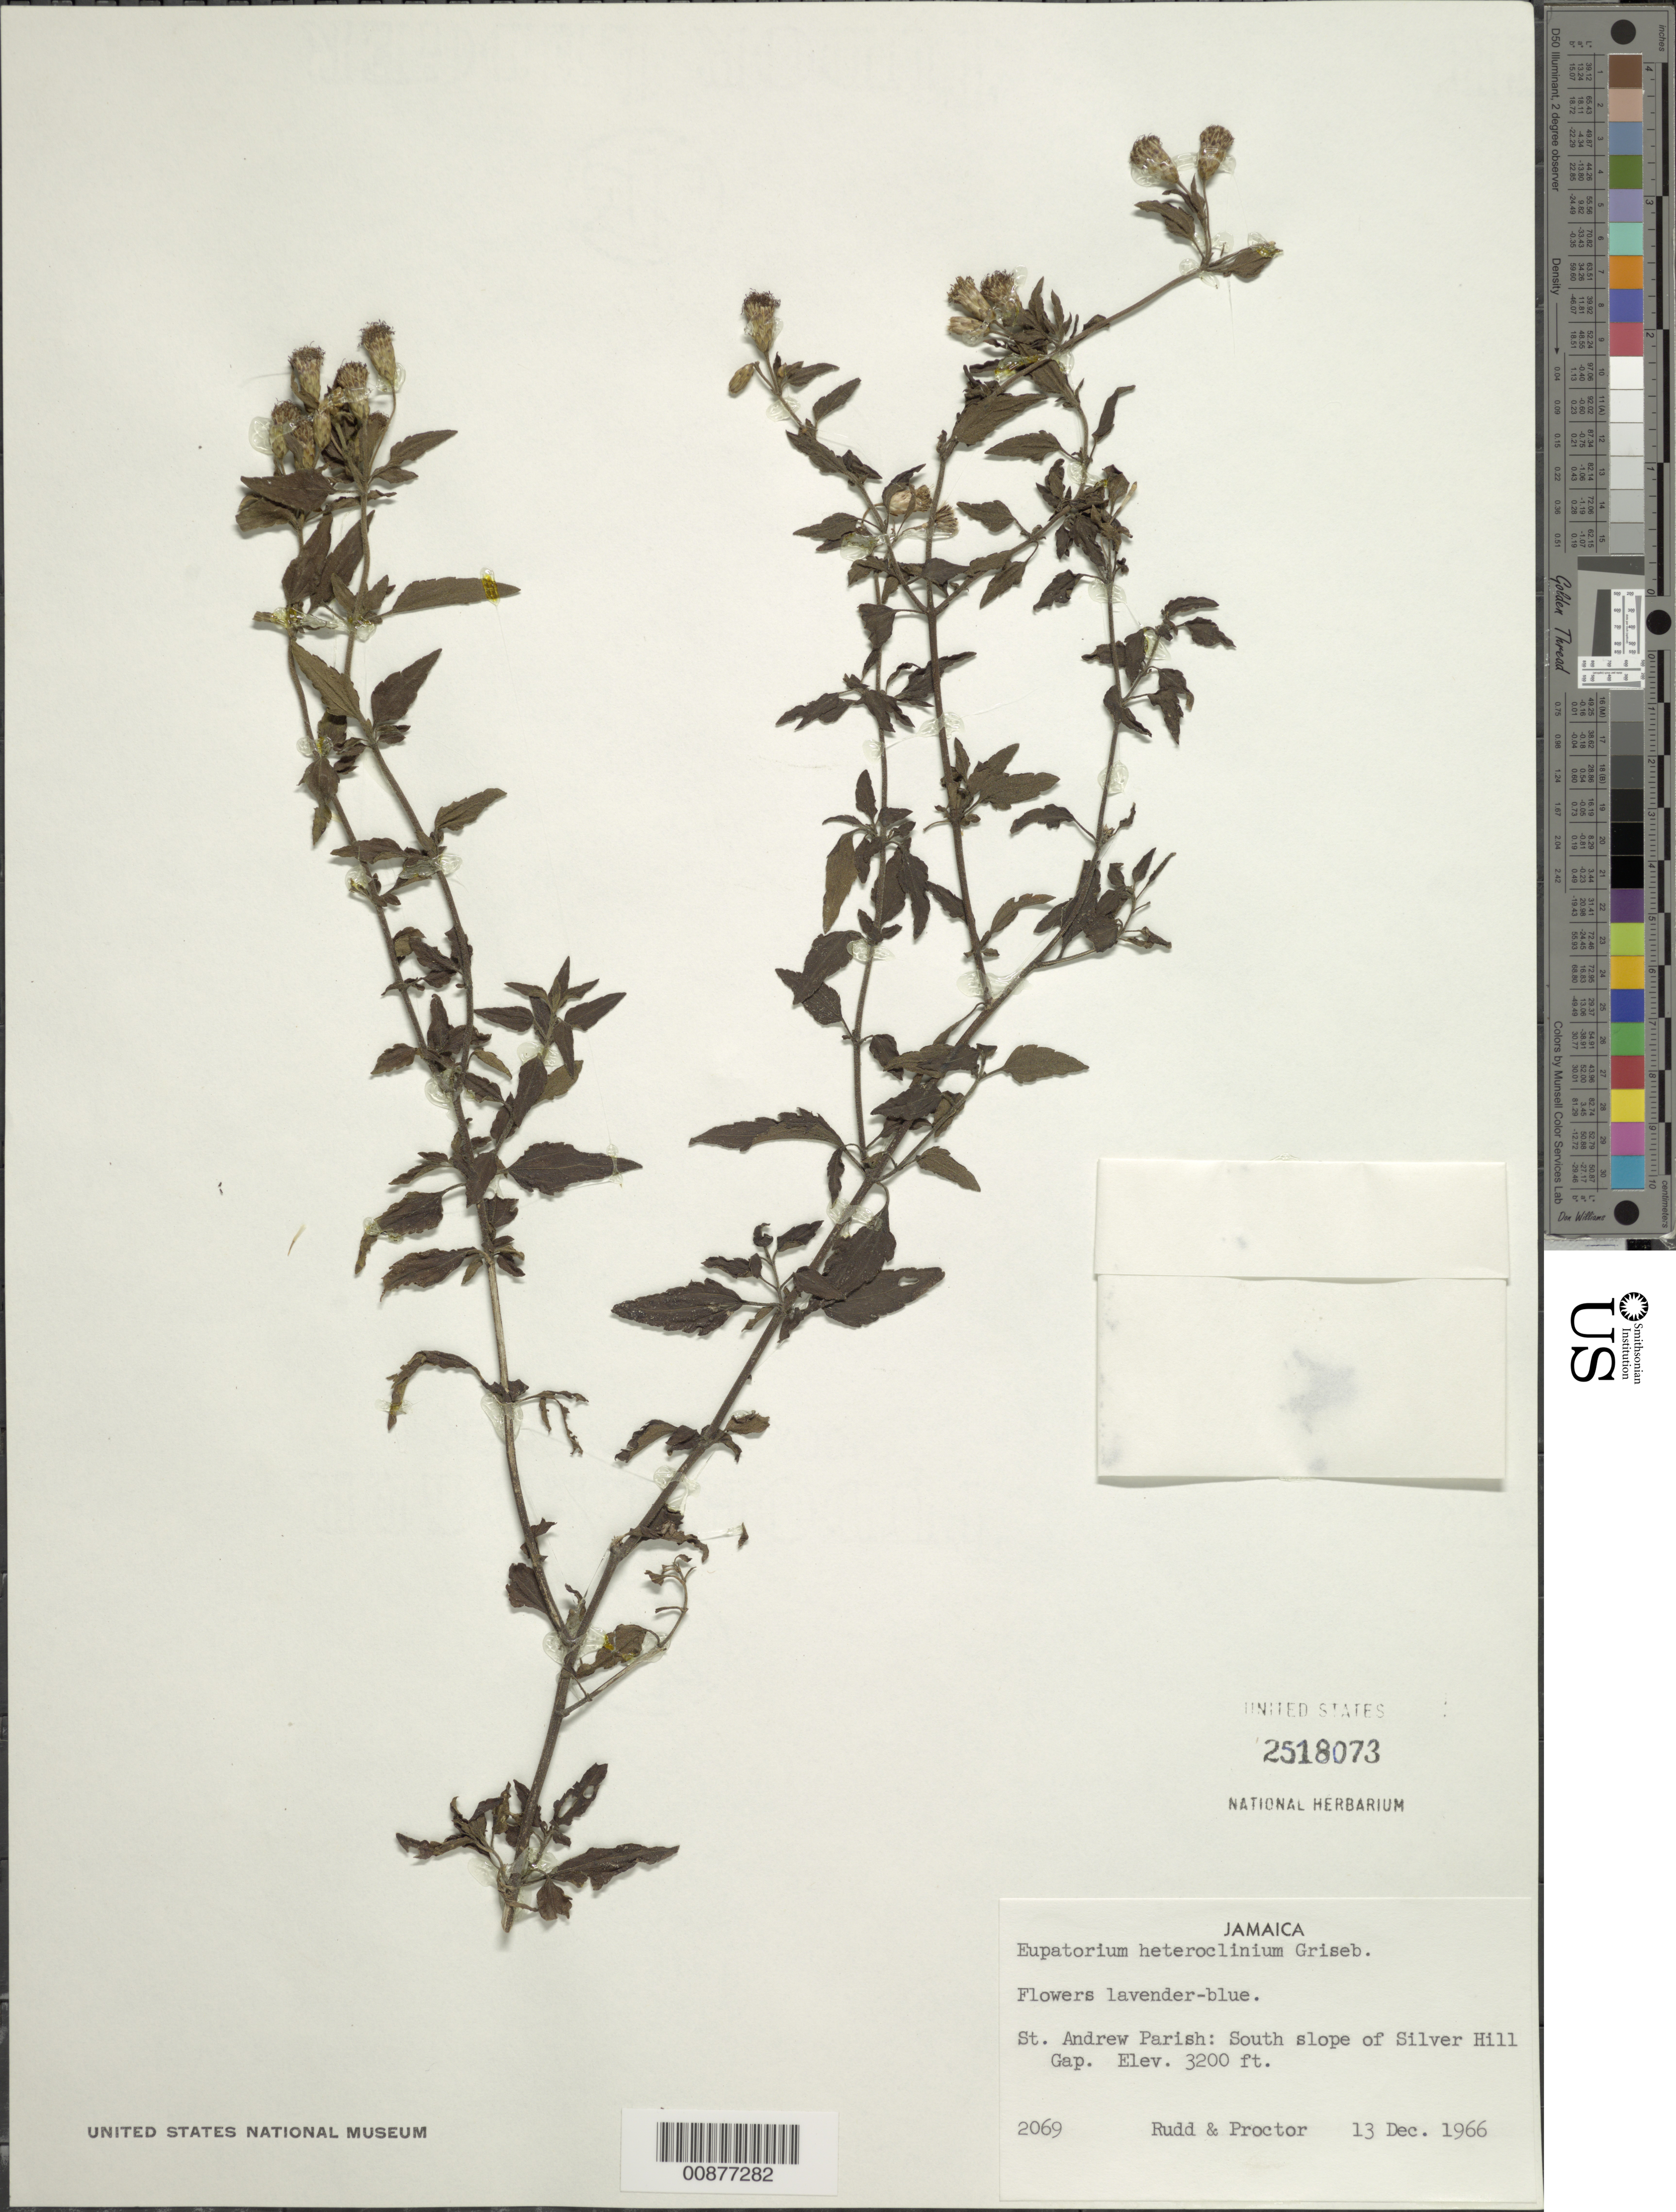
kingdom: Plantae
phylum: Tracheophyta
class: Magnoliopsida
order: Asterales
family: Asteraceae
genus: Chromolaena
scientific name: Chromolaena heteroclinia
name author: (Griseb.) R.M. King & H. Rob.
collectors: V. E. Rudd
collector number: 2069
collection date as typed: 13 Dec 1966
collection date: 1966-12-13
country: Jamaica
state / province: Saint Andrew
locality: South slope of Silver Hill Gap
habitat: Montane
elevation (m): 975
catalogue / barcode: US 2518073